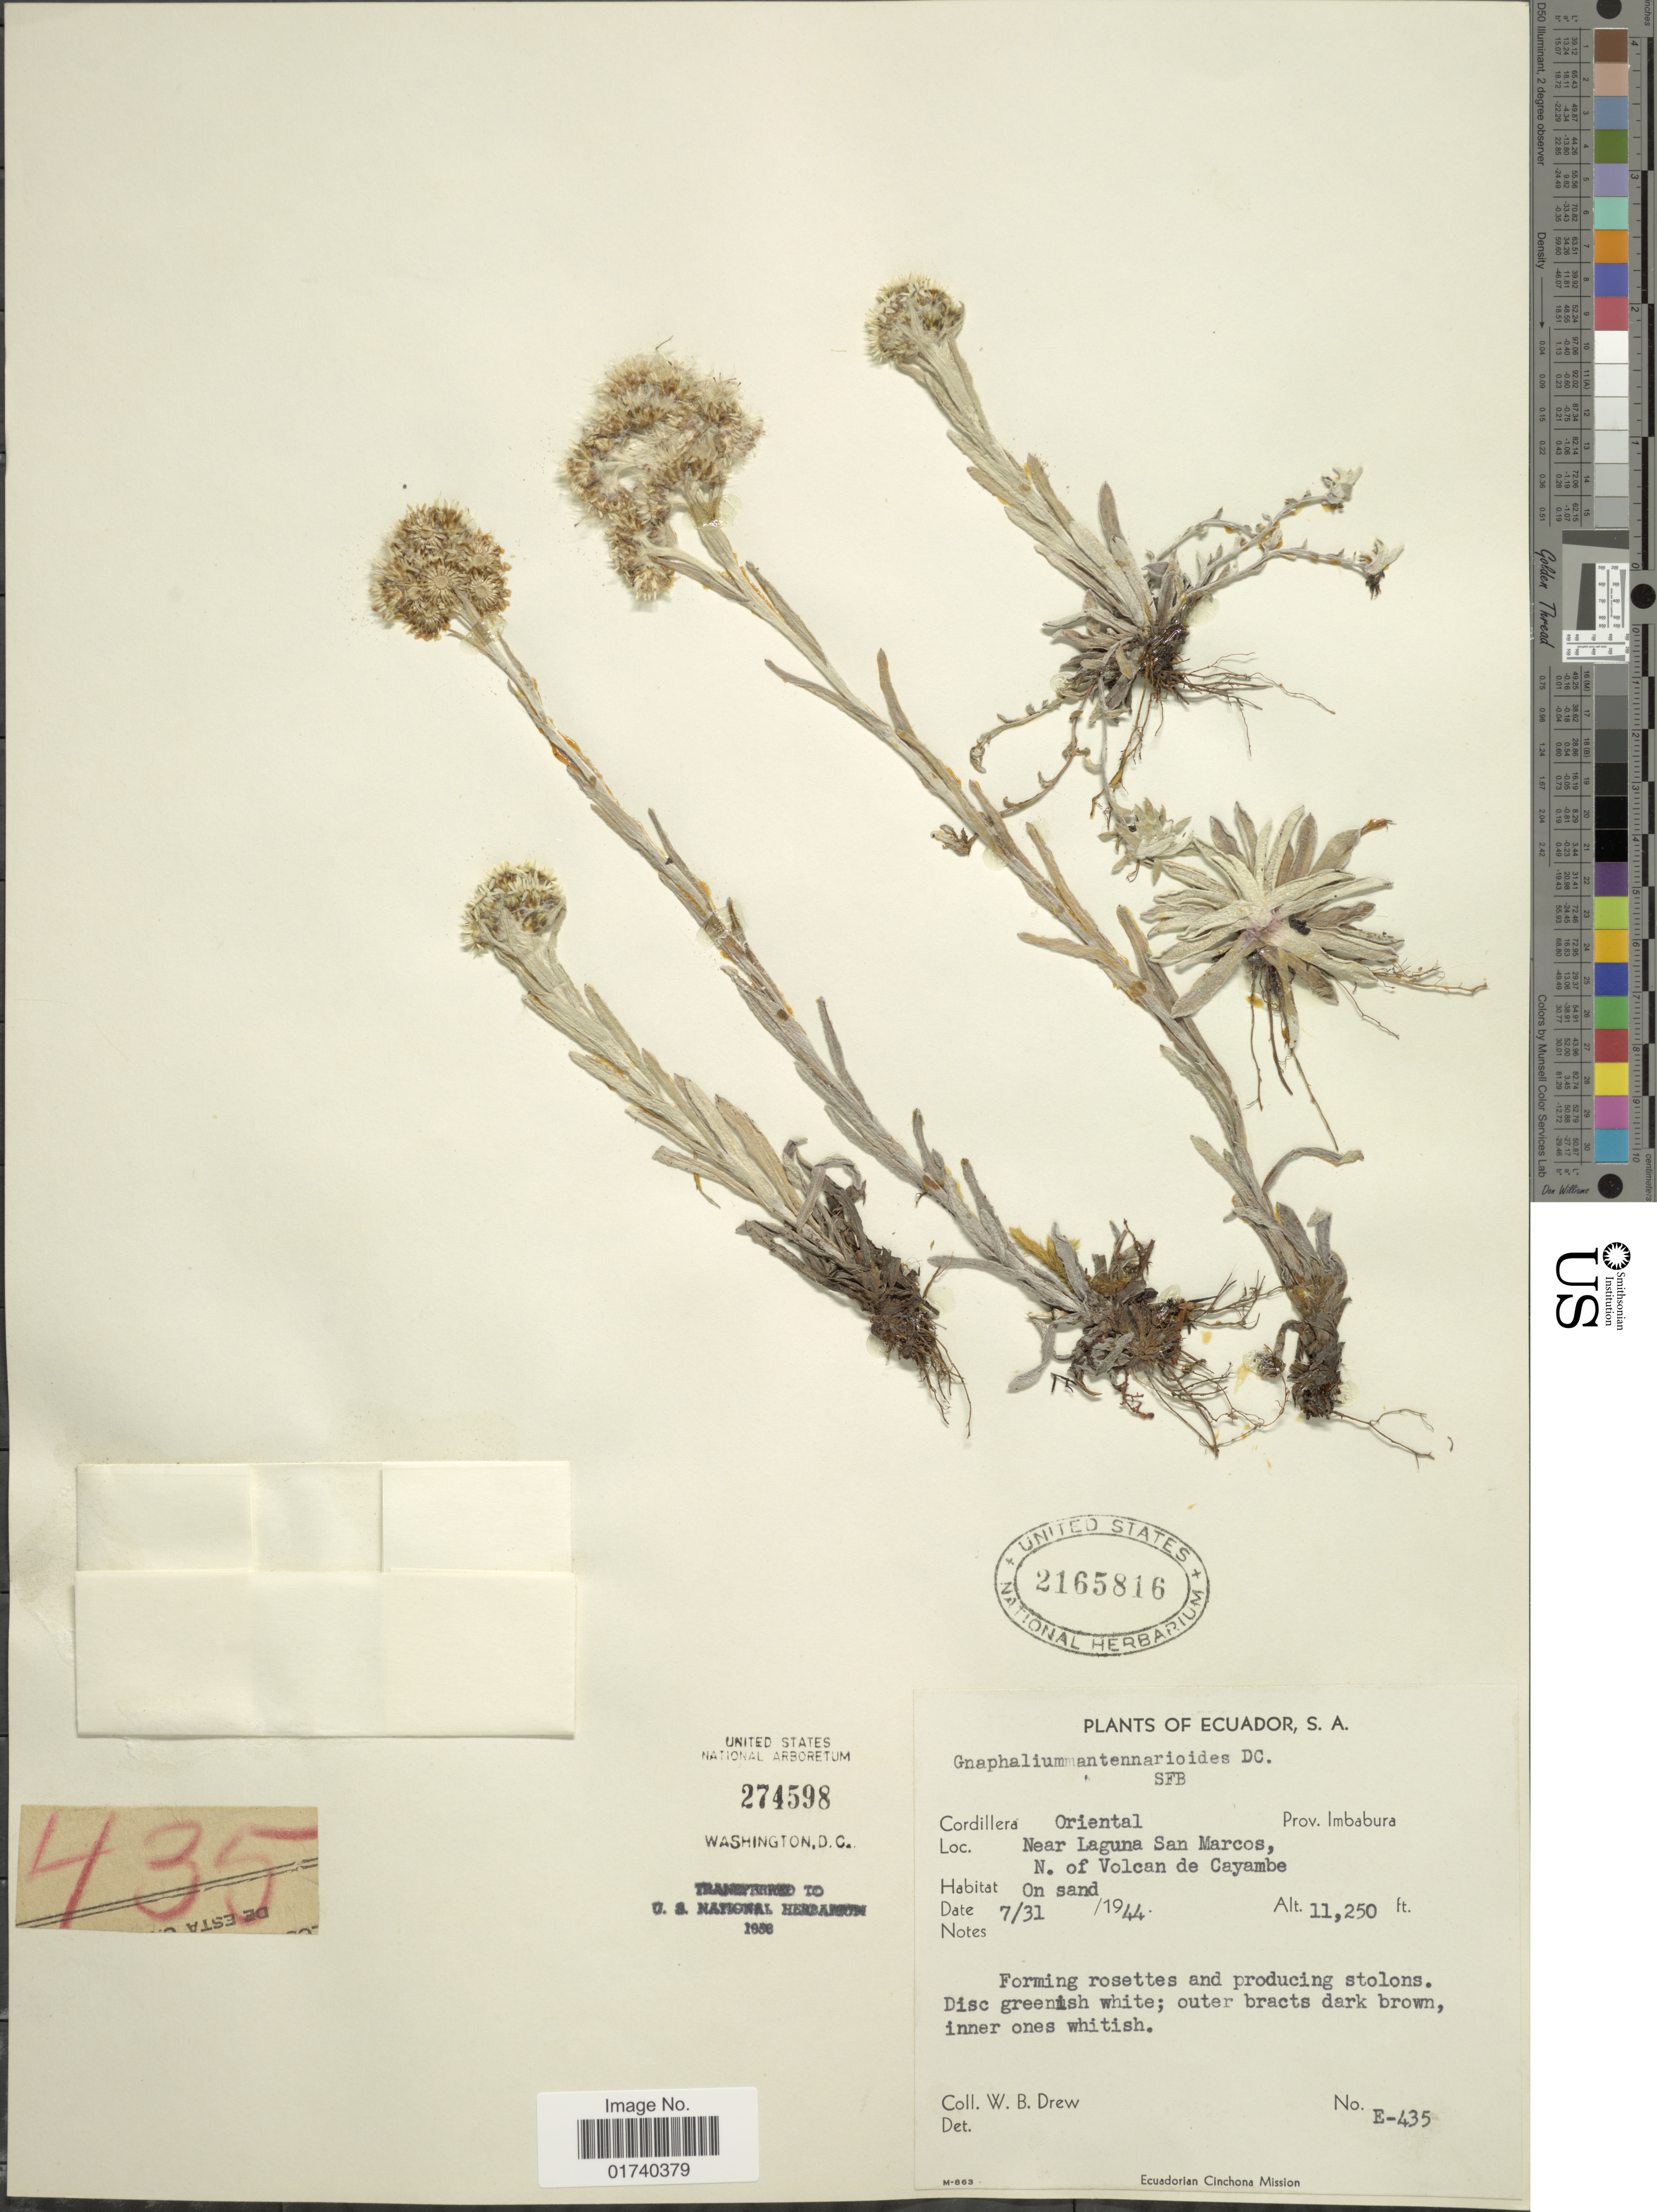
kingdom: Plantae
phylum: Tracheophyta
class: Magnoliopsida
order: Asterales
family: Asteraceae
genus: Chryselium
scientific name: Chryselium gnaphalioides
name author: (Kunth) Urtubey & S.E. Freire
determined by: Nesom, Guy L.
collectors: W. B. Drew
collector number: E - 435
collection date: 1944-07-31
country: Ecuador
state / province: Imbabura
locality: Cordillera Oriental, near Laguna San Marcos, N of Volcan de Cayambe.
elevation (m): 3429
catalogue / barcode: US 2165816